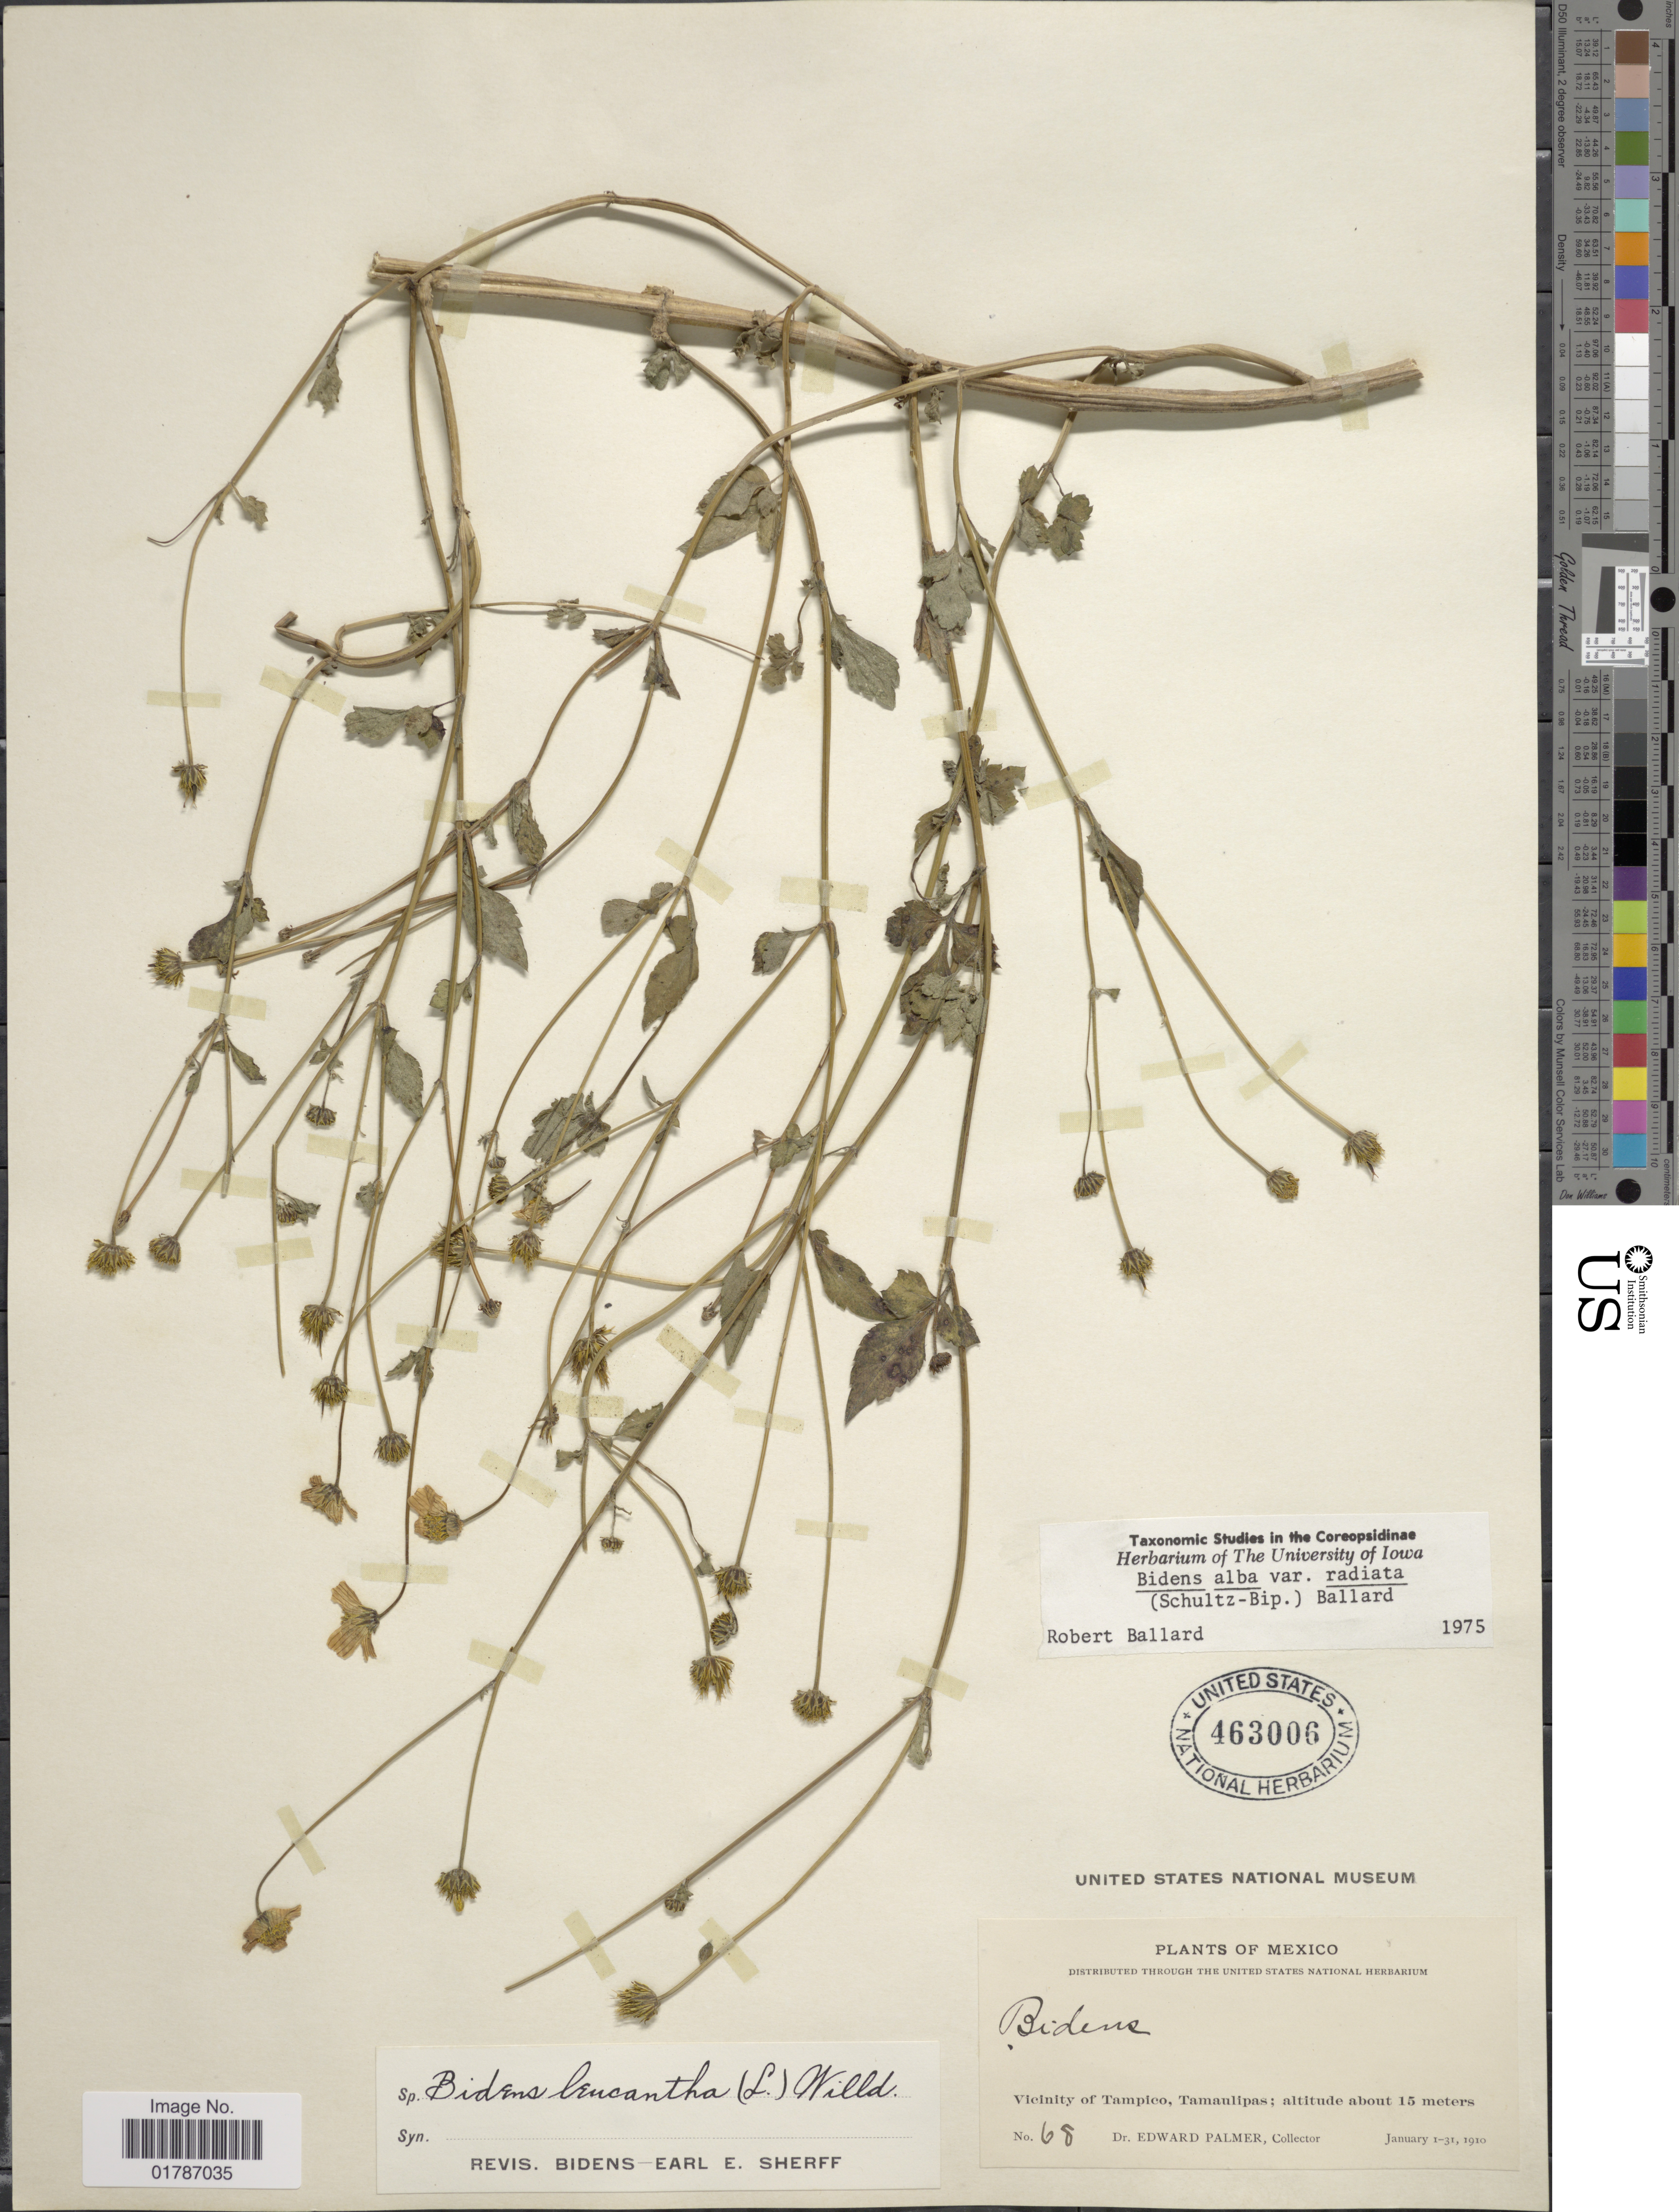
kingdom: Plantae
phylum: Tracheophyta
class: Magnoliopsida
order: Asterales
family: Asteraceae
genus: Bidens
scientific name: Bidens alba var. radiata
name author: (Sch. Bip.) R.E. Ballard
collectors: E. Palmer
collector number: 68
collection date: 1910-01-01/1910-01-31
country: Mexico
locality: Vicinity of Tampico, Tamaulipas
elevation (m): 15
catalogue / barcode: US 463006